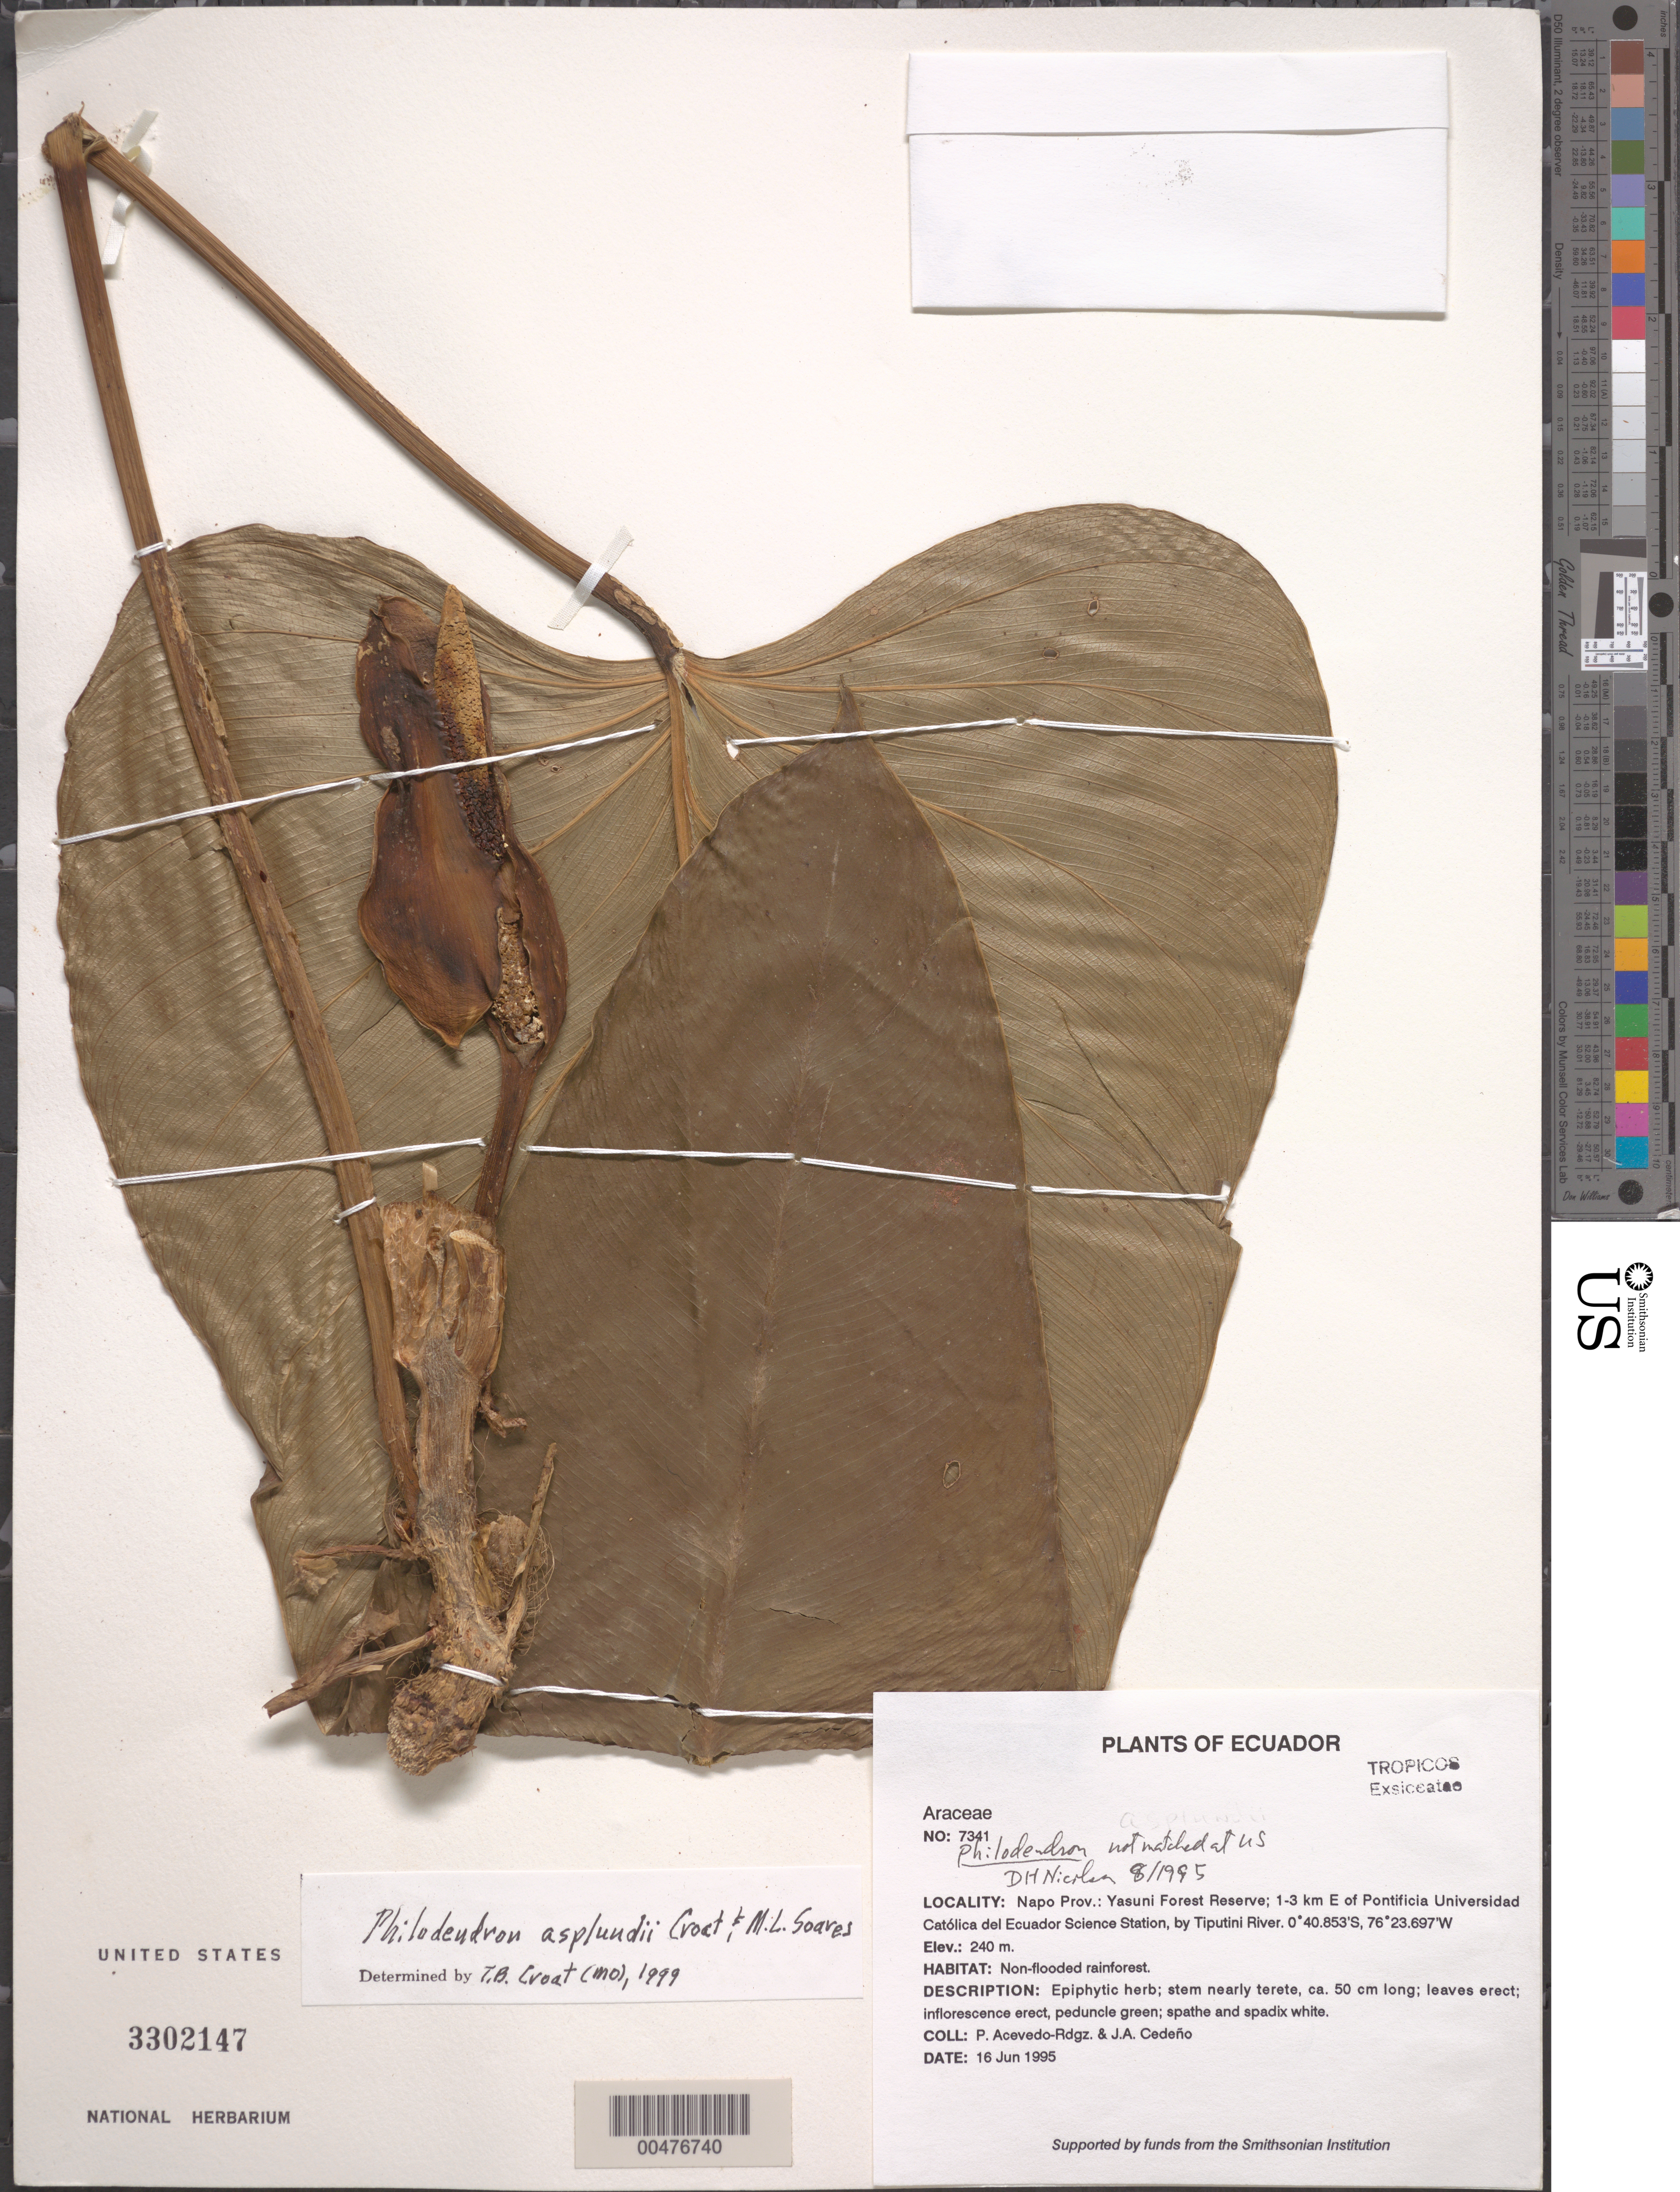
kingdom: Plantae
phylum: Tracheophyta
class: Liliopsida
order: Alismatales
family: Araceae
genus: Philodendron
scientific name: Philodendron asplundii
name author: Croat & M.L. Soares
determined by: Croat, Thomas B., Missouri Botanical Garden (MO)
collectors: P. Acevedo-Rodr. & J. A. Cedeño M.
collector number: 7341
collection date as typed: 16 Jun 1995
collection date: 1995-06-16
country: Ecuador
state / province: Napo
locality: Napo Prov.: Yasuni Forest Reserve; 1-3 km E of Pontificia Universidad Católica del Ecuador Science Station by Tiputini River.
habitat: Non-flooded rainforest.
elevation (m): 240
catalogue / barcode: US 3302147